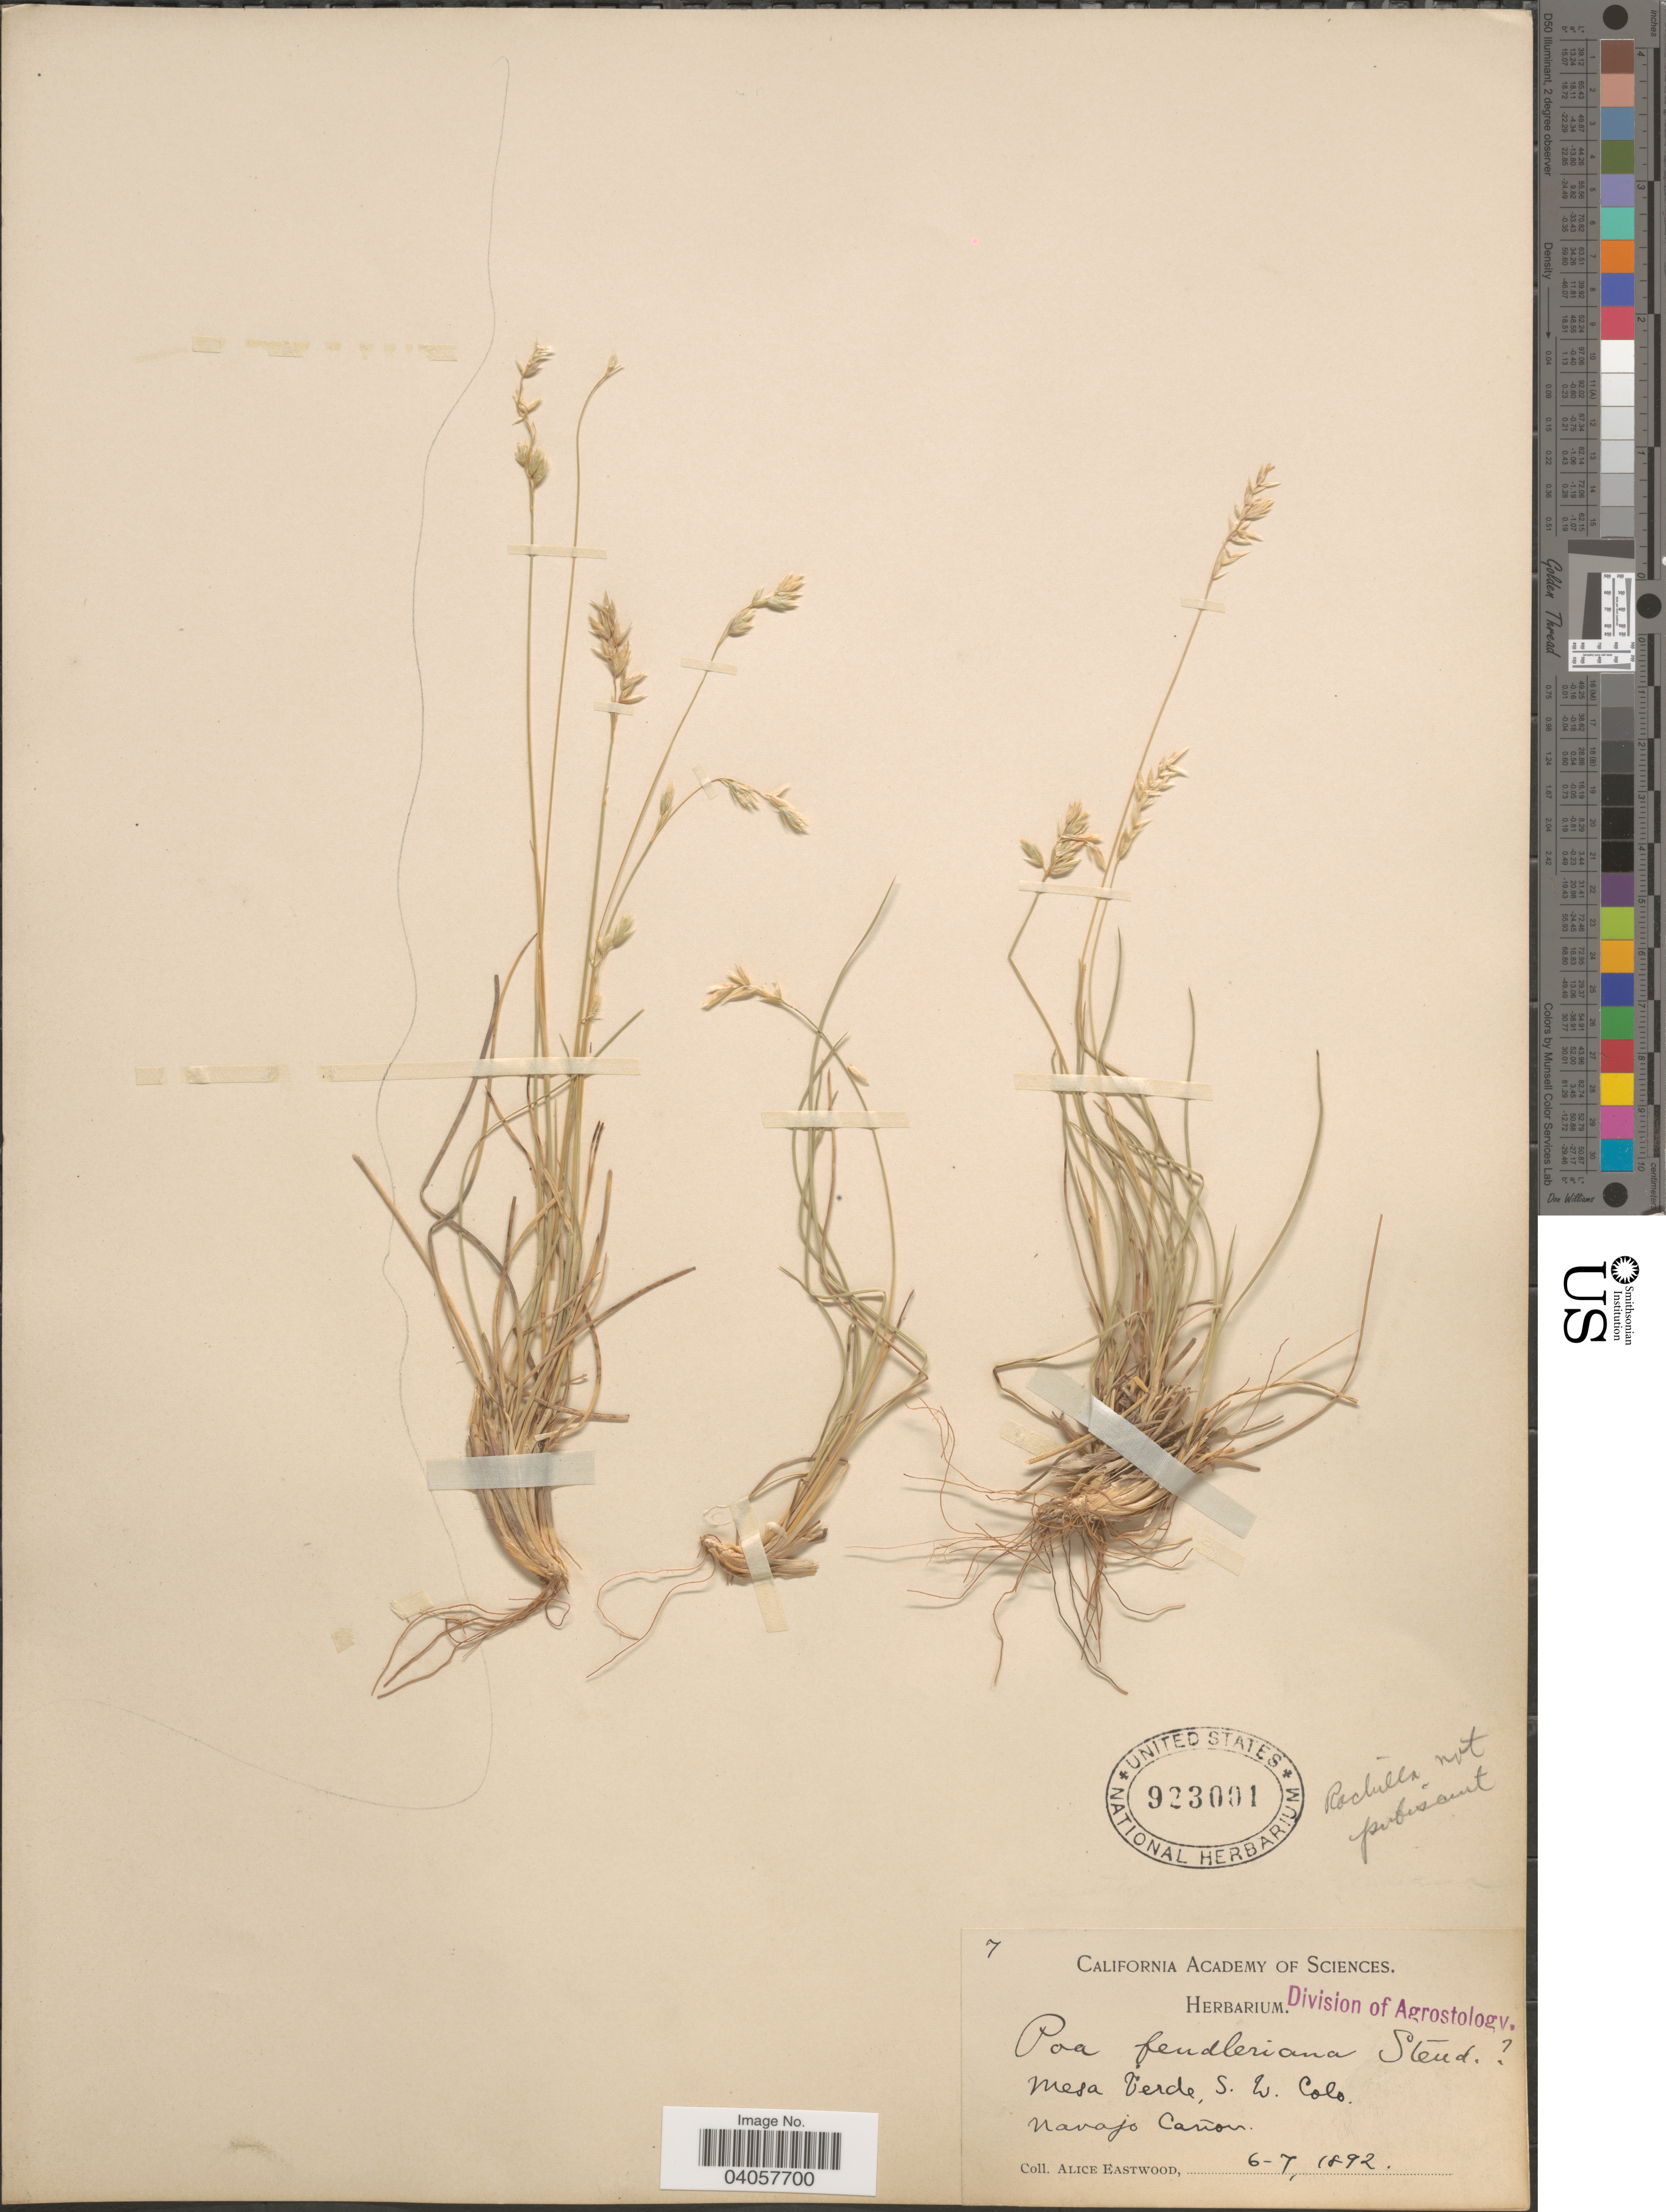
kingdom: Plantae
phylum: Tracheophyta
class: Liliopsida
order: Poales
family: Poaceae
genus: Poa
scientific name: Poa fendleriana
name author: (Steud.) Vasey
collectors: A. Eastwood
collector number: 7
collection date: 1892-06-07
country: United States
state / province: Colorado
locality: Mesa Verde, S. W. Colo. Navajo Cañon.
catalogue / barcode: US 923001